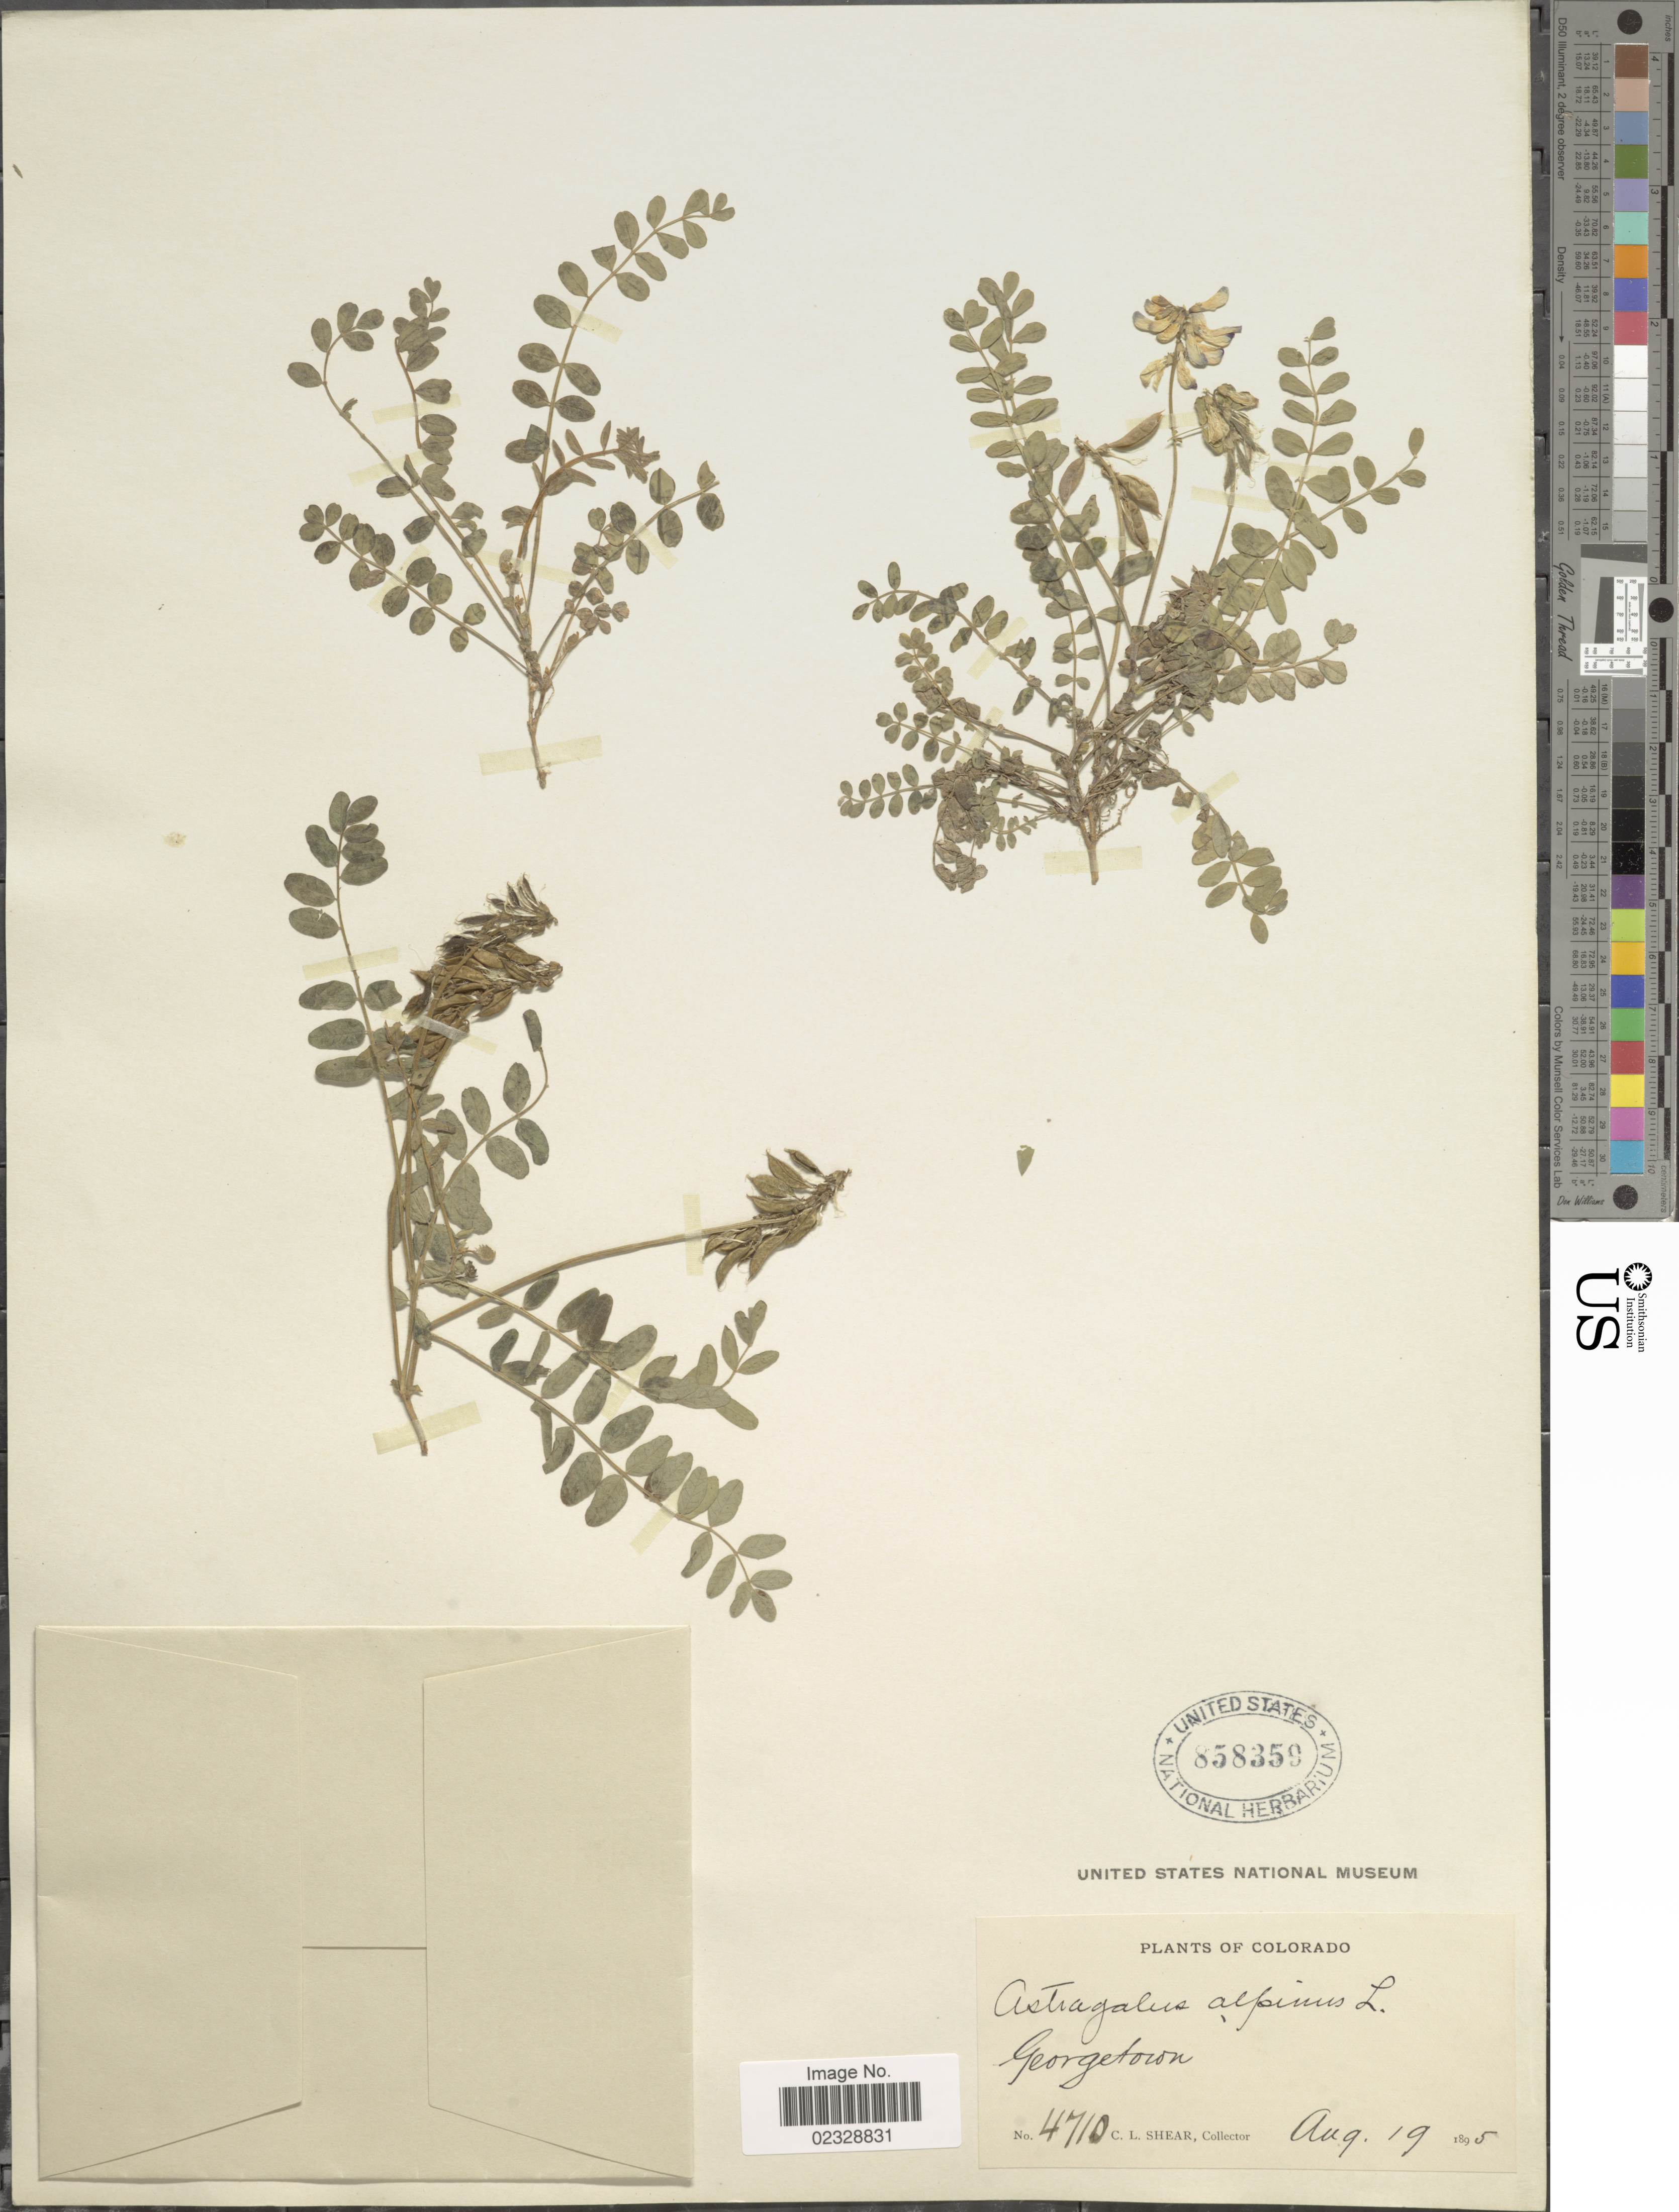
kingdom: Plantae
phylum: Tracheophyta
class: Magnoliopsida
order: Fabales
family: Fabaceae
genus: Astragalus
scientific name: Astragalus alpinus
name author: L.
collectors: C. L. Shear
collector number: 4710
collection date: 1895-08-19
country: United States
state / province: Colorado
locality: Georgetown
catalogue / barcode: US 858359